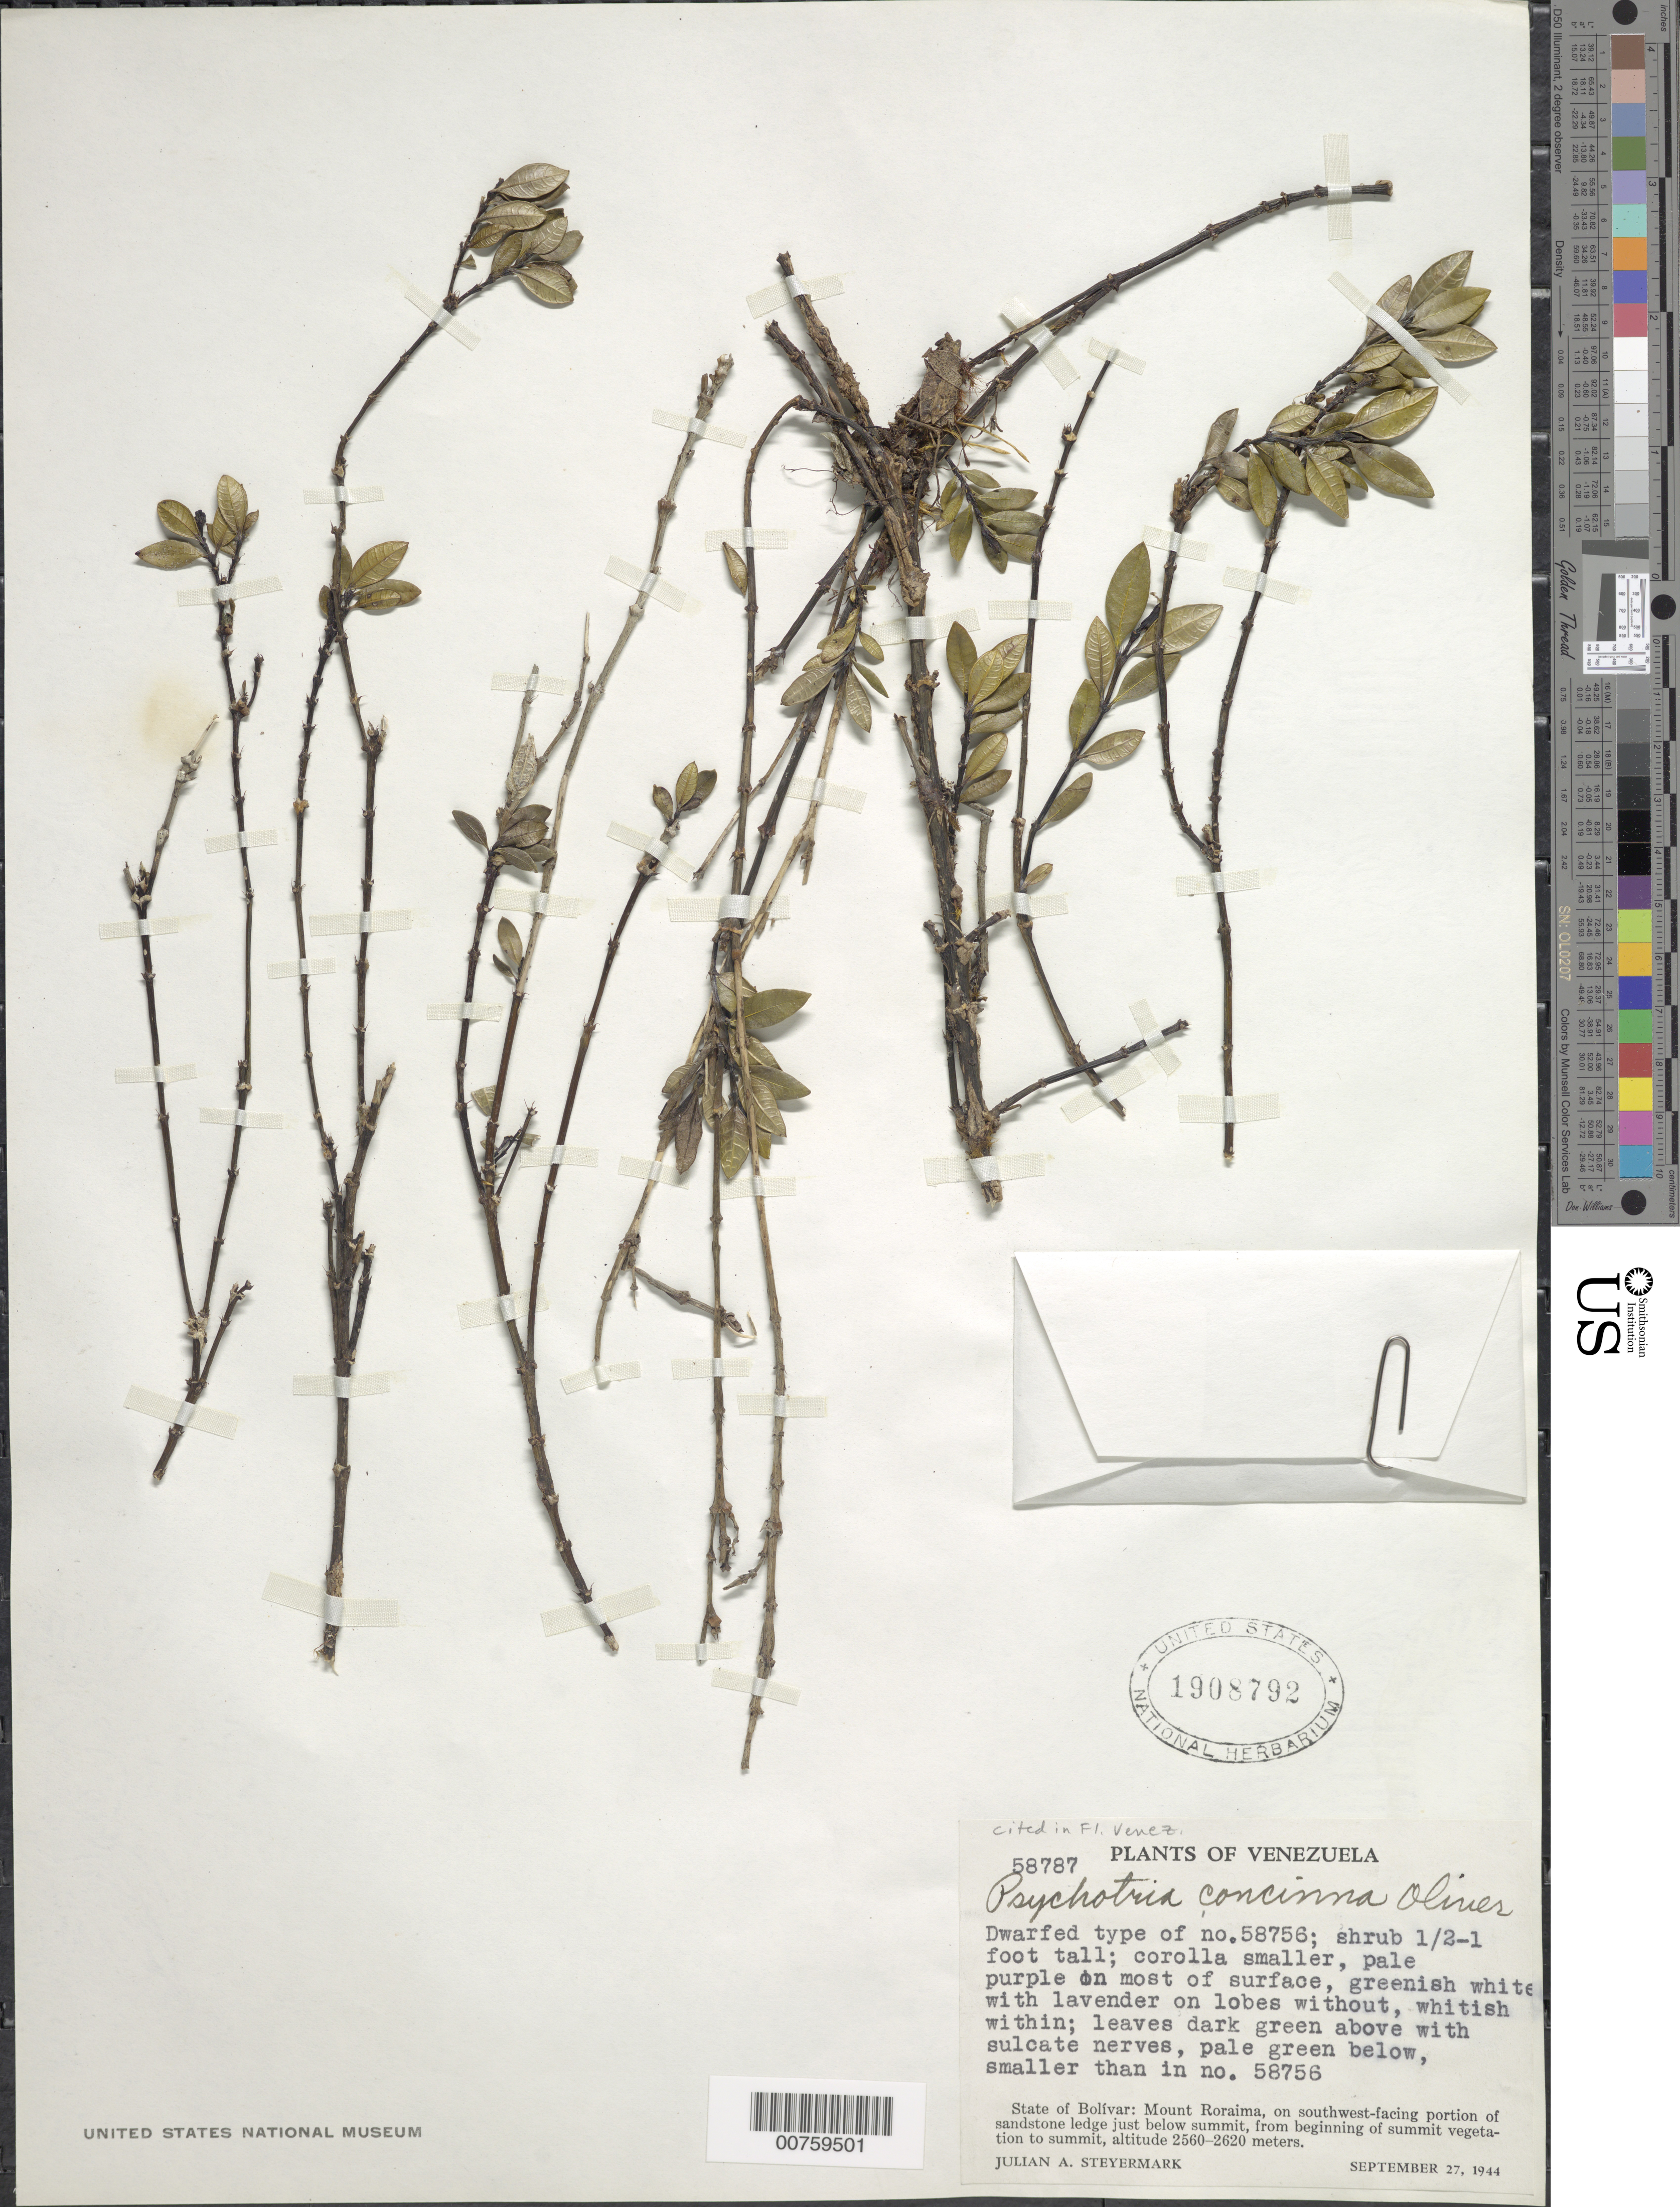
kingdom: Plantae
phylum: Tracheophyta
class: Magnoliopsida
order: Gentianales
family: Rubiaceae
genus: Psychotria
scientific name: Psychotria concinna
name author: Oliv.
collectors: J. Steyermark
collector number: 58787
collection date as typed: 27-Sep-44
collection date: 1944-09-27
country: Venezuela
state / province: Bolívar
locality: Mt. Roraima, just below summit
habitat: SW-facing portion of sandstone ledge just below summit, from beginning of summit vegetation to summit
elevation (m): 2560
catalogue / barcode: US 1908792